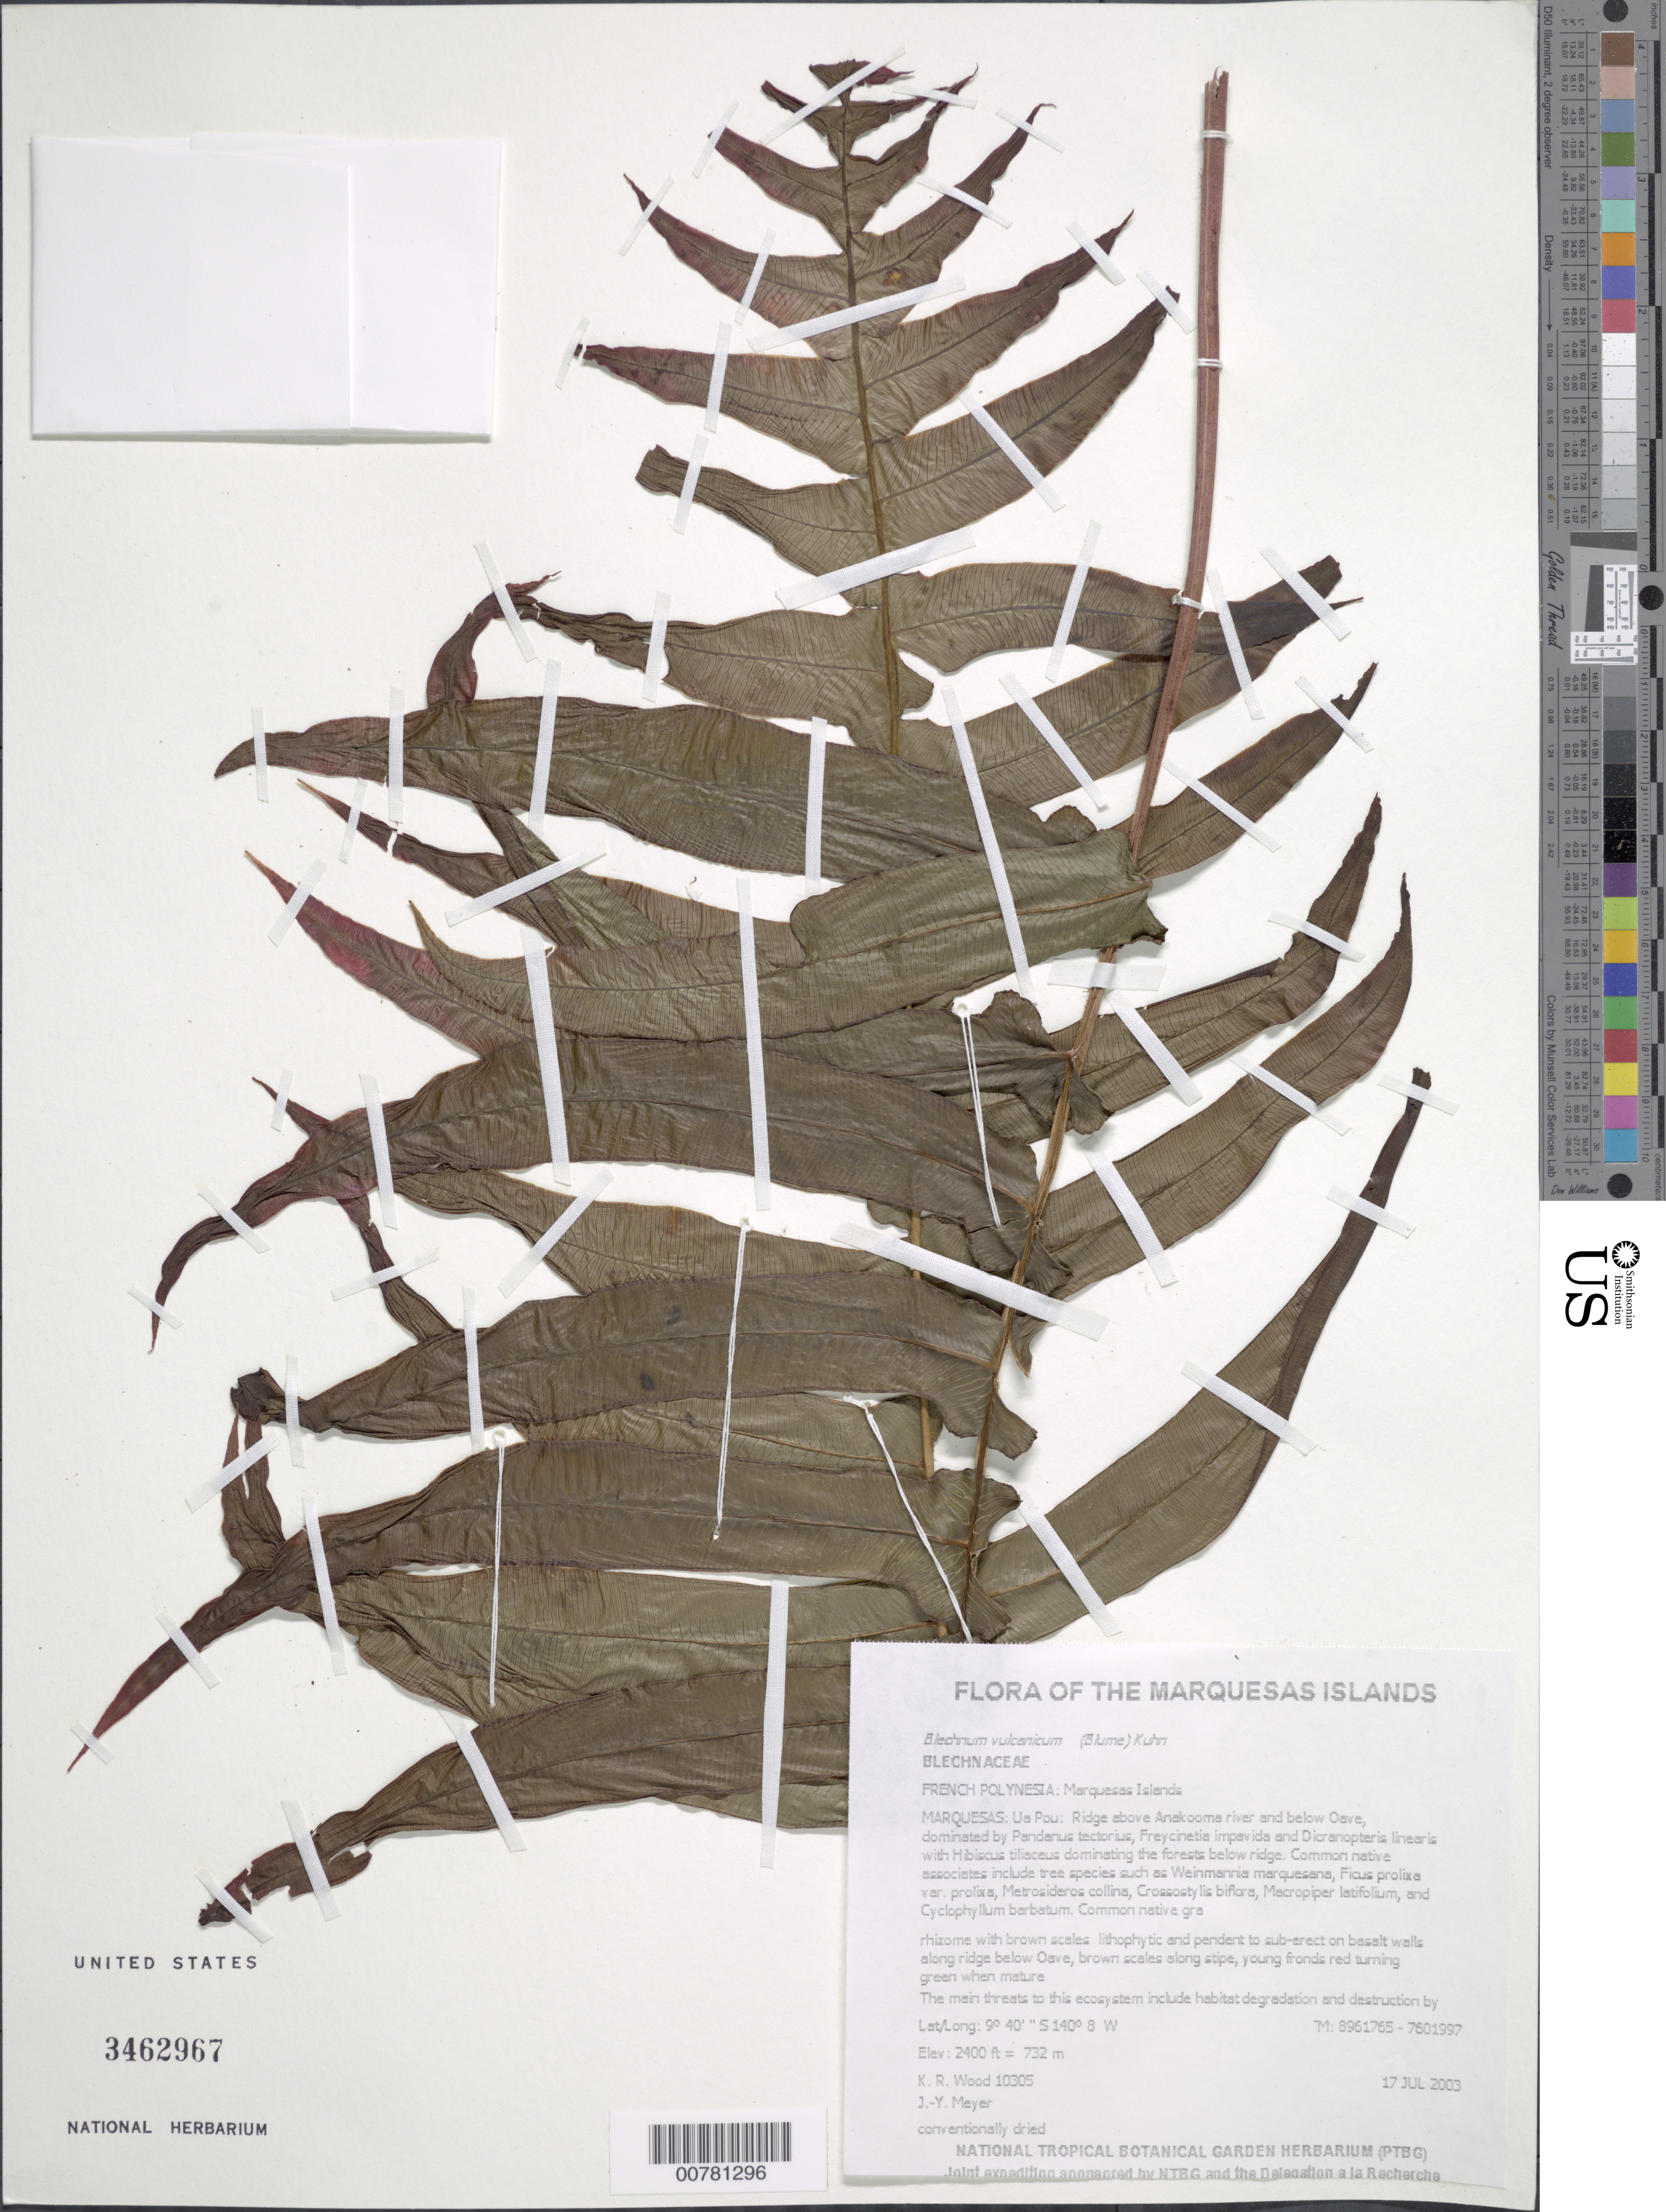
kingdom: Plantae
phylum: Tracheophyta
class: Polypodiopsida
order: Polypodiales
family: Blechnaceae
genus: Blechnum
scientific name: Blechnum vulcanicum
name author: (Blume) Kuhn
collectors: K. R. Wood & J.-Y. Meyer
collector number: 10305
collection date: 2003-07-17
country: French Polynesia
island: Ua Pou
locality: Ridge above Anakooma river and below Oave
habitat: Dominated by Pandanus tectorius, Freycinetia impavida and Dicranopteris linearis with Hibiscus tiliaceus dominating the forests below ridge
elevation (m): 732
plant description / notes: Habitat degradation and destruction by feral pigs, catastrophic extinction through environmental events, predation by rats that eat seeds, competition with non-native plant taxa such as Psidium guajava, Coffea arabica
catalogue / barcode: US 3462967